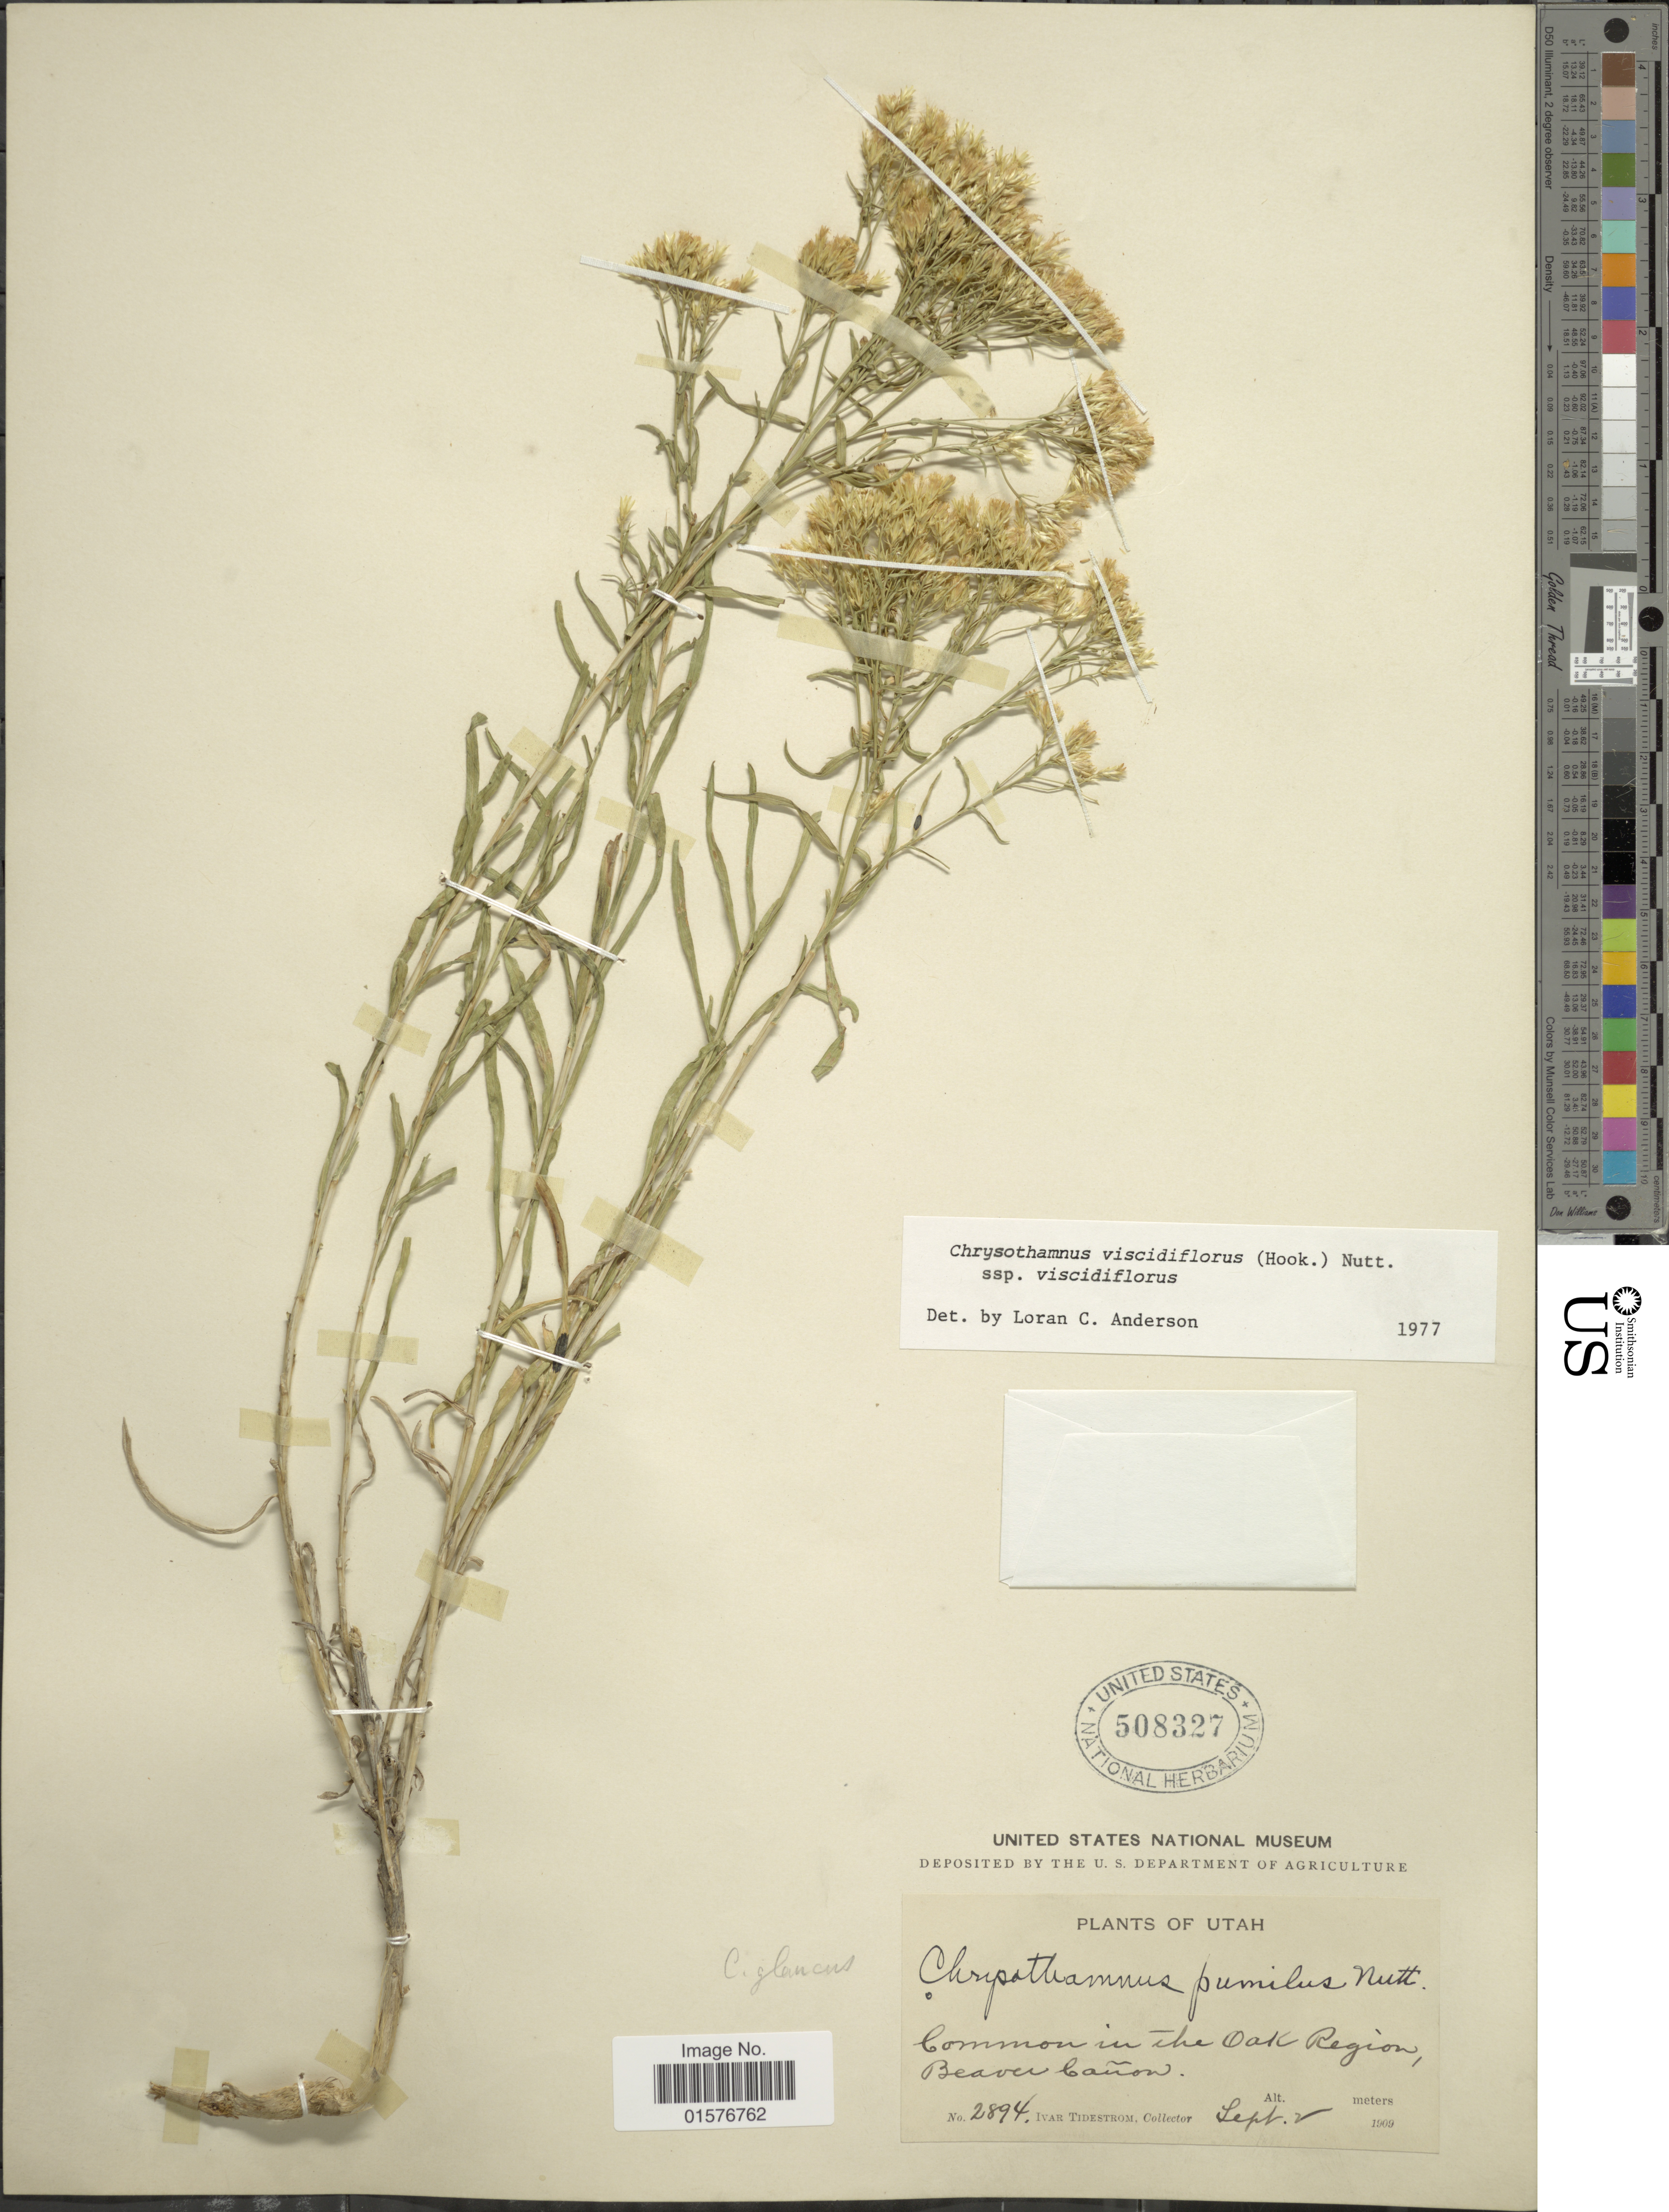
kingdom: Plantae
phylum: Tracheophyta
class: Magnoliopsida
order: Asterales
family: Asteraceae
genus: Chrysothamnus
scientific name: Chrysothamnus viscidiflorus subsp. viscidiflorus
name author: (Hook.) Nutt.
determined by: Urbatsch, Lowell E., Curator (LSU), Louisiana State University (UNITED STATES)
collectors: I. F. Tidestrom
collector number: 2894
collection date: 1909-09-02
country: United States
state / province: Utah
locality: Common in the Oak Region, Beaver Canon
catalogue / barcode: US 508327